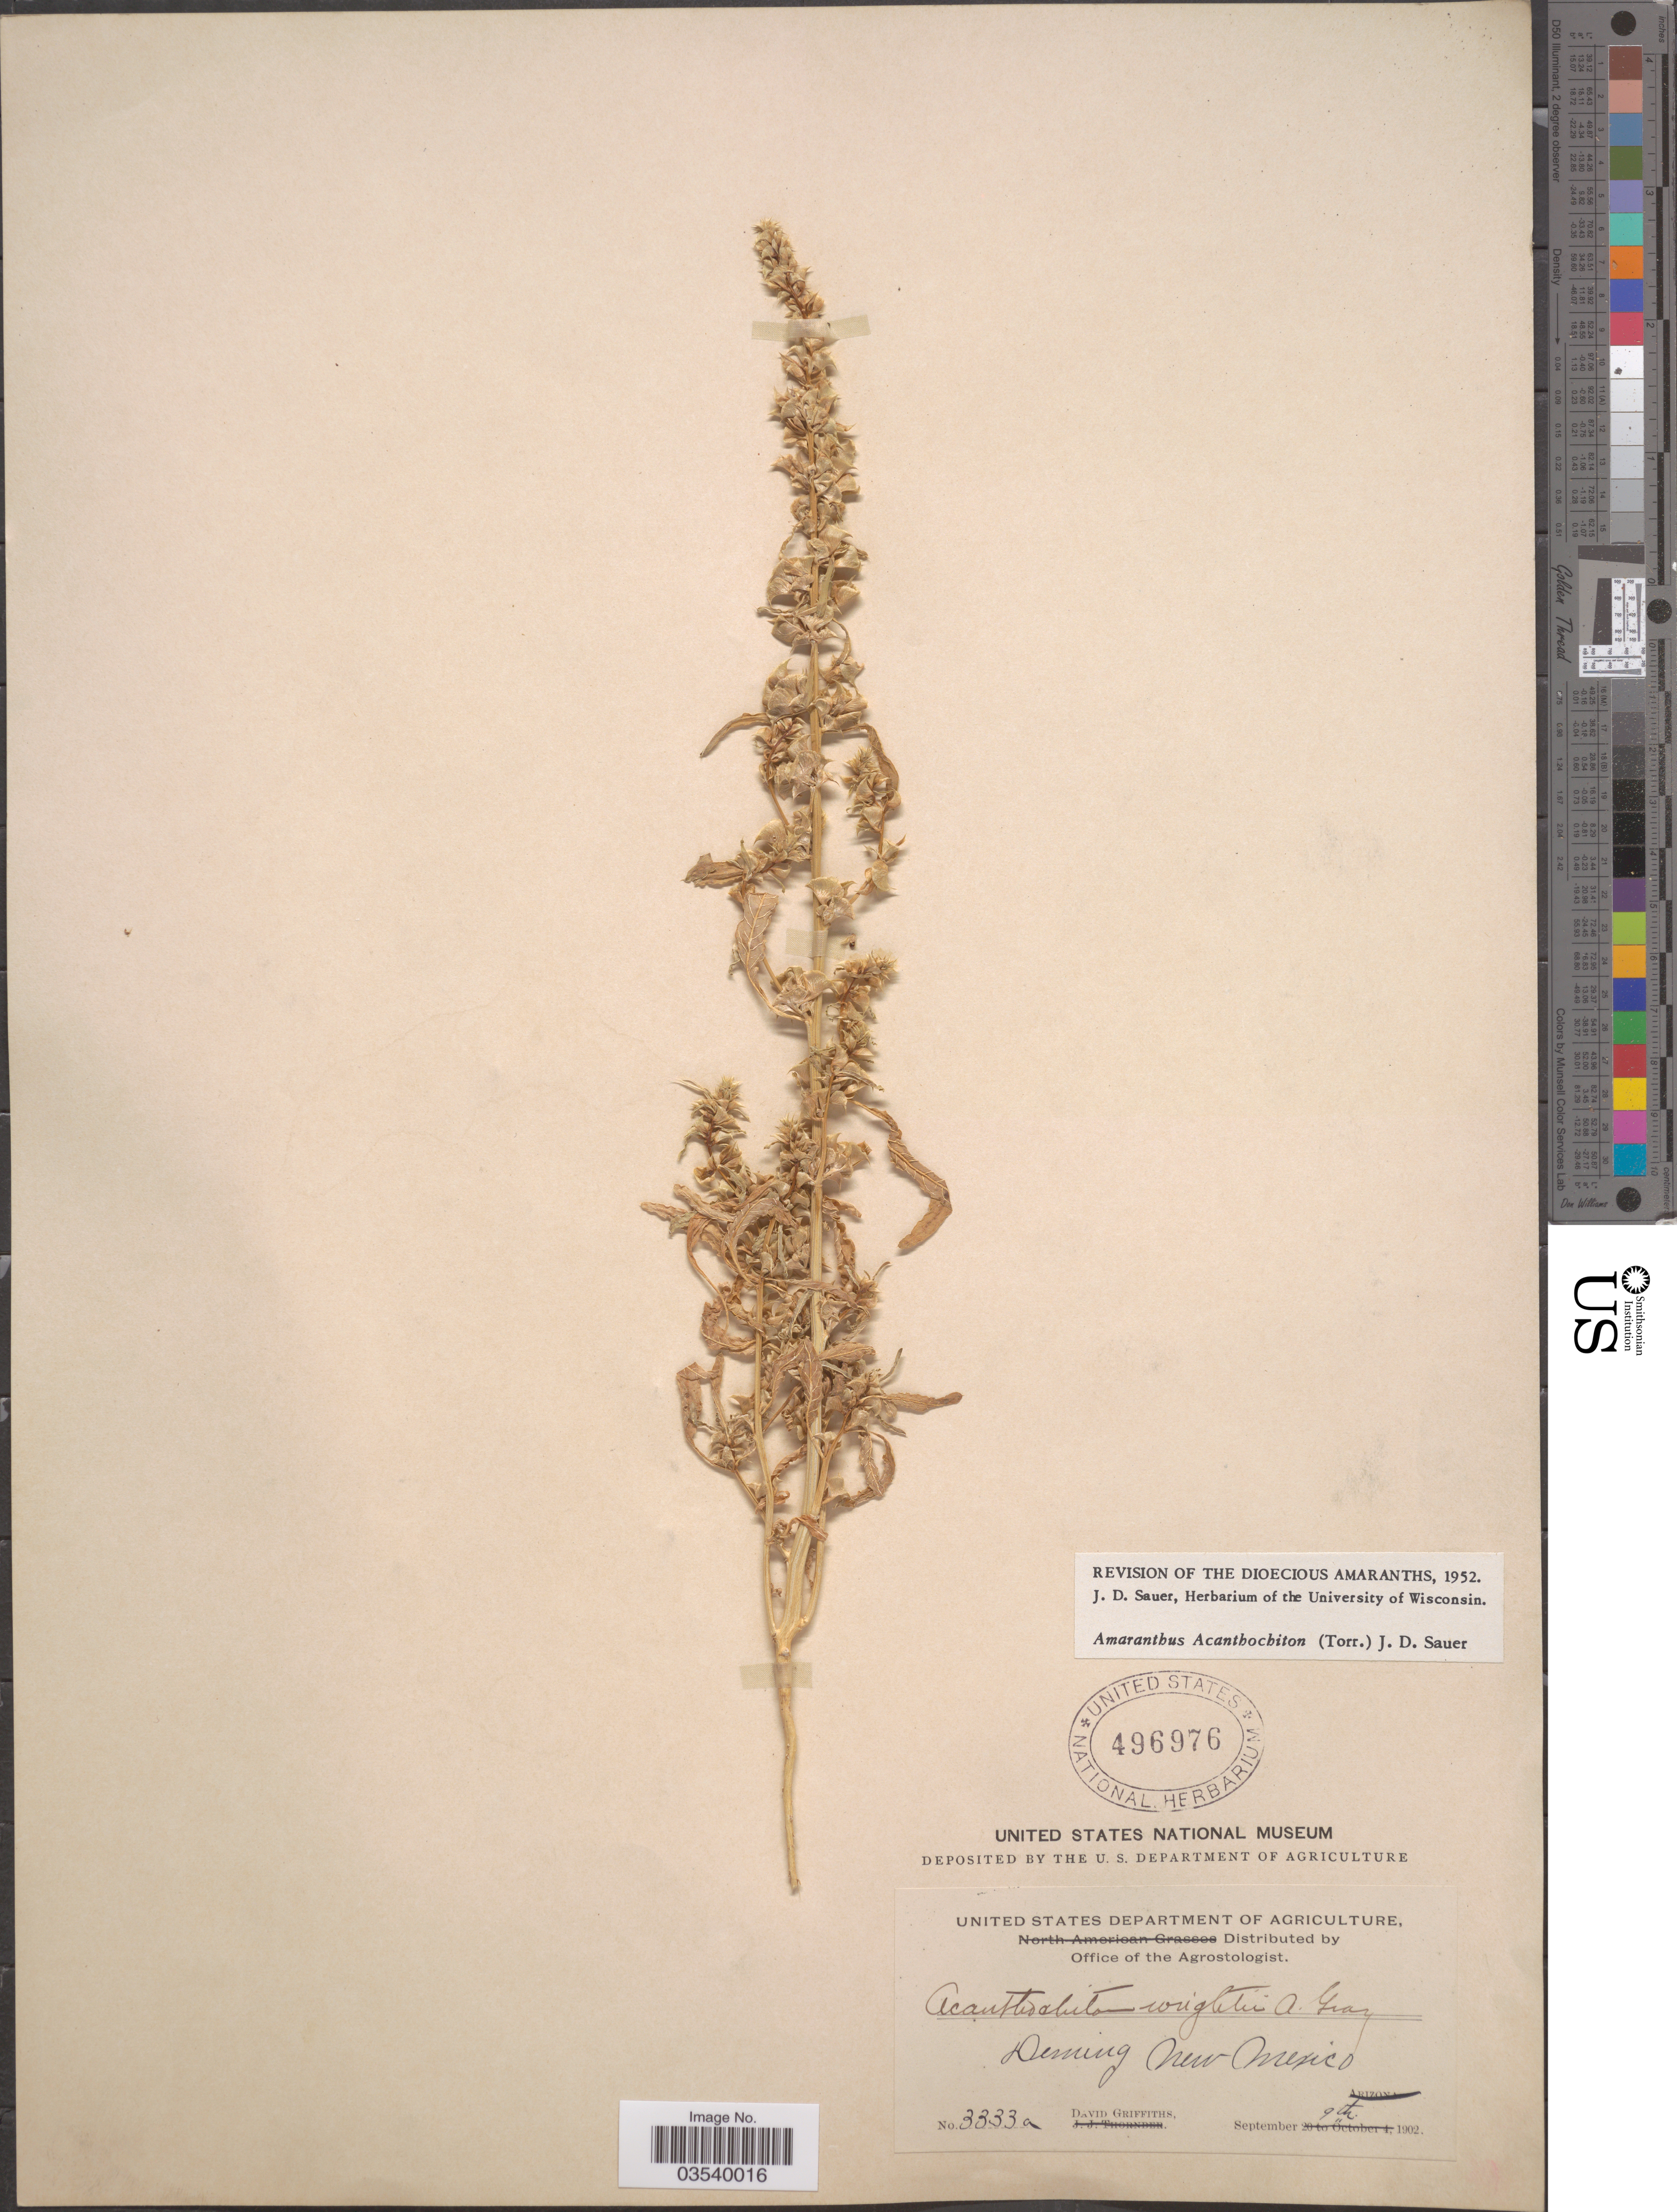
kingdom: Plantae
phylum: Tracheophyta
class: Magnoliopsida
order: Caryophyllales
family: Amaranthaceae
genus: Amaranthus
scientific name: Amaranthus acanthochiton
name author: J.D. Sauer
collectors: D. Griffiths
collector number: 3333a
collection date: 1902-09-09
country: United States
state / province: New Mexico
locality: Deming.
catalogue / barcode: US 496976